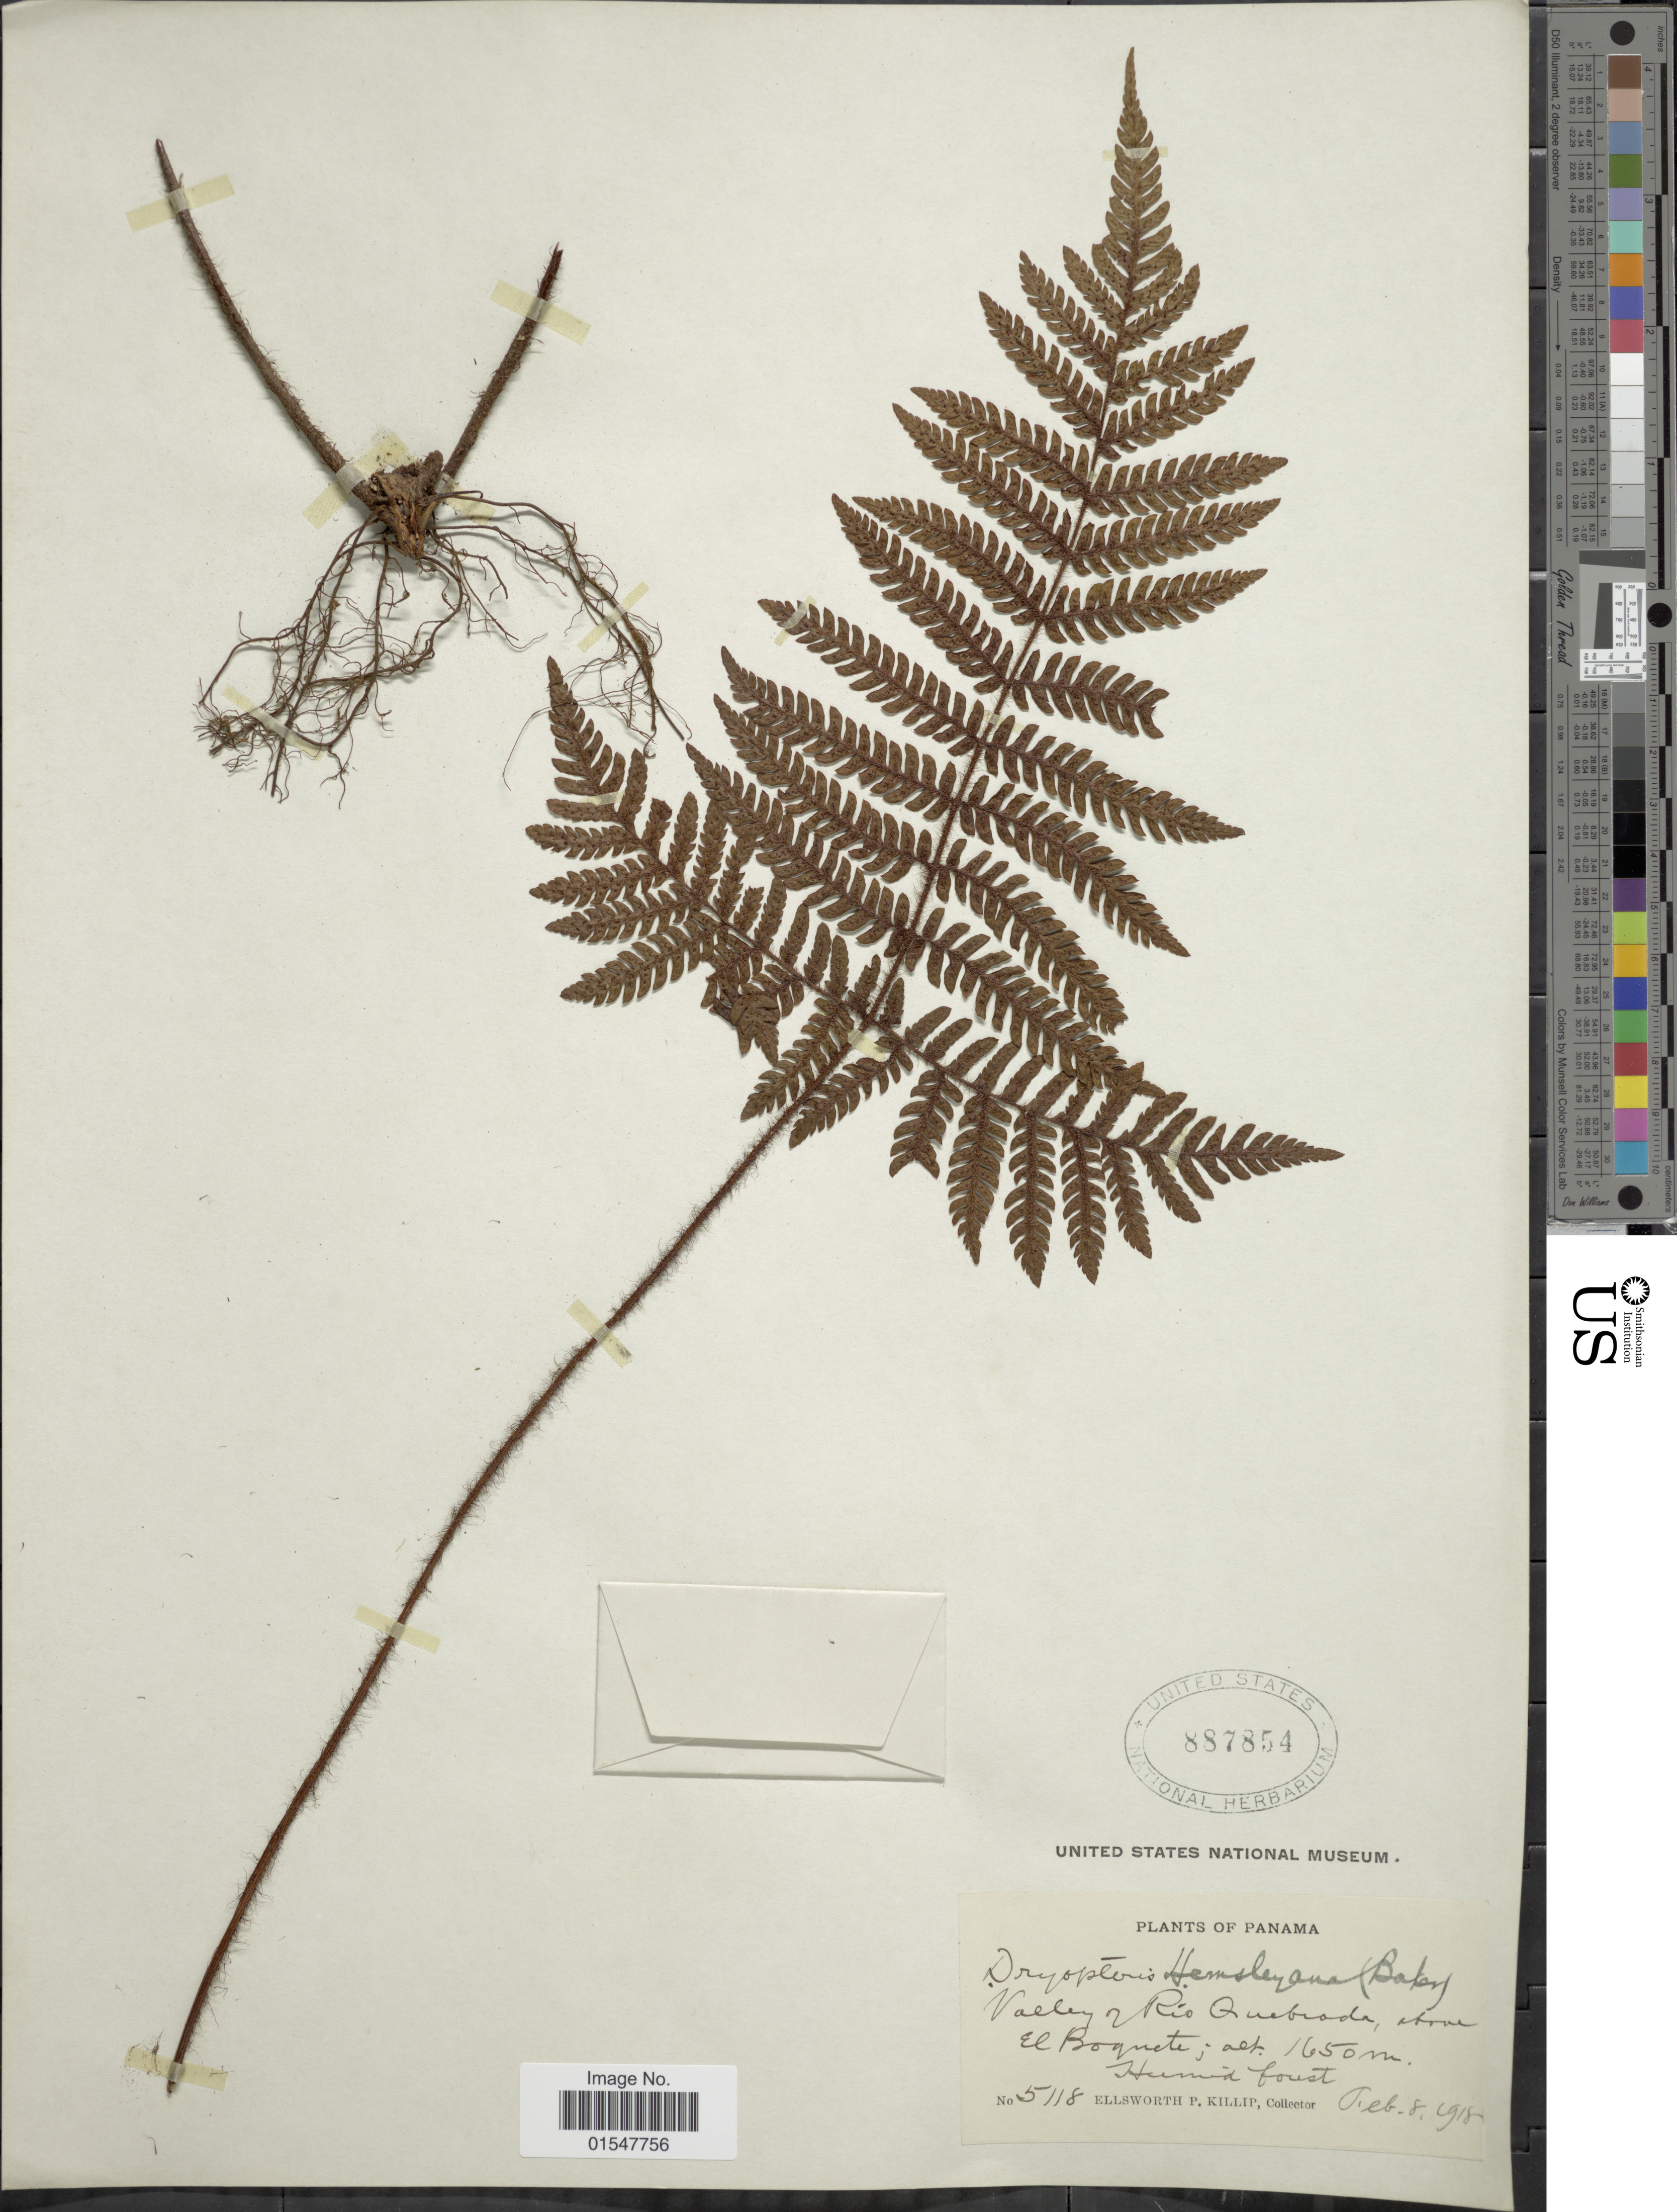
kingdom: Plantae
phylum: Tracheophyta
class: Polypodiopsida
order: Polypodiales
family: Dryopteridaceae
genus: Ctenitis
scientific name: Ctenitis hemsleyana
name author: (Baker ex Hemsl.) Copel.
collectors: E. P. Killip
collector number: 5118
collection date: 1918-02-08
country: Panama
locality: Valley of Quebrada, above El Boquete.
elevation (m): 1650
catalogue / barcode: US 887854